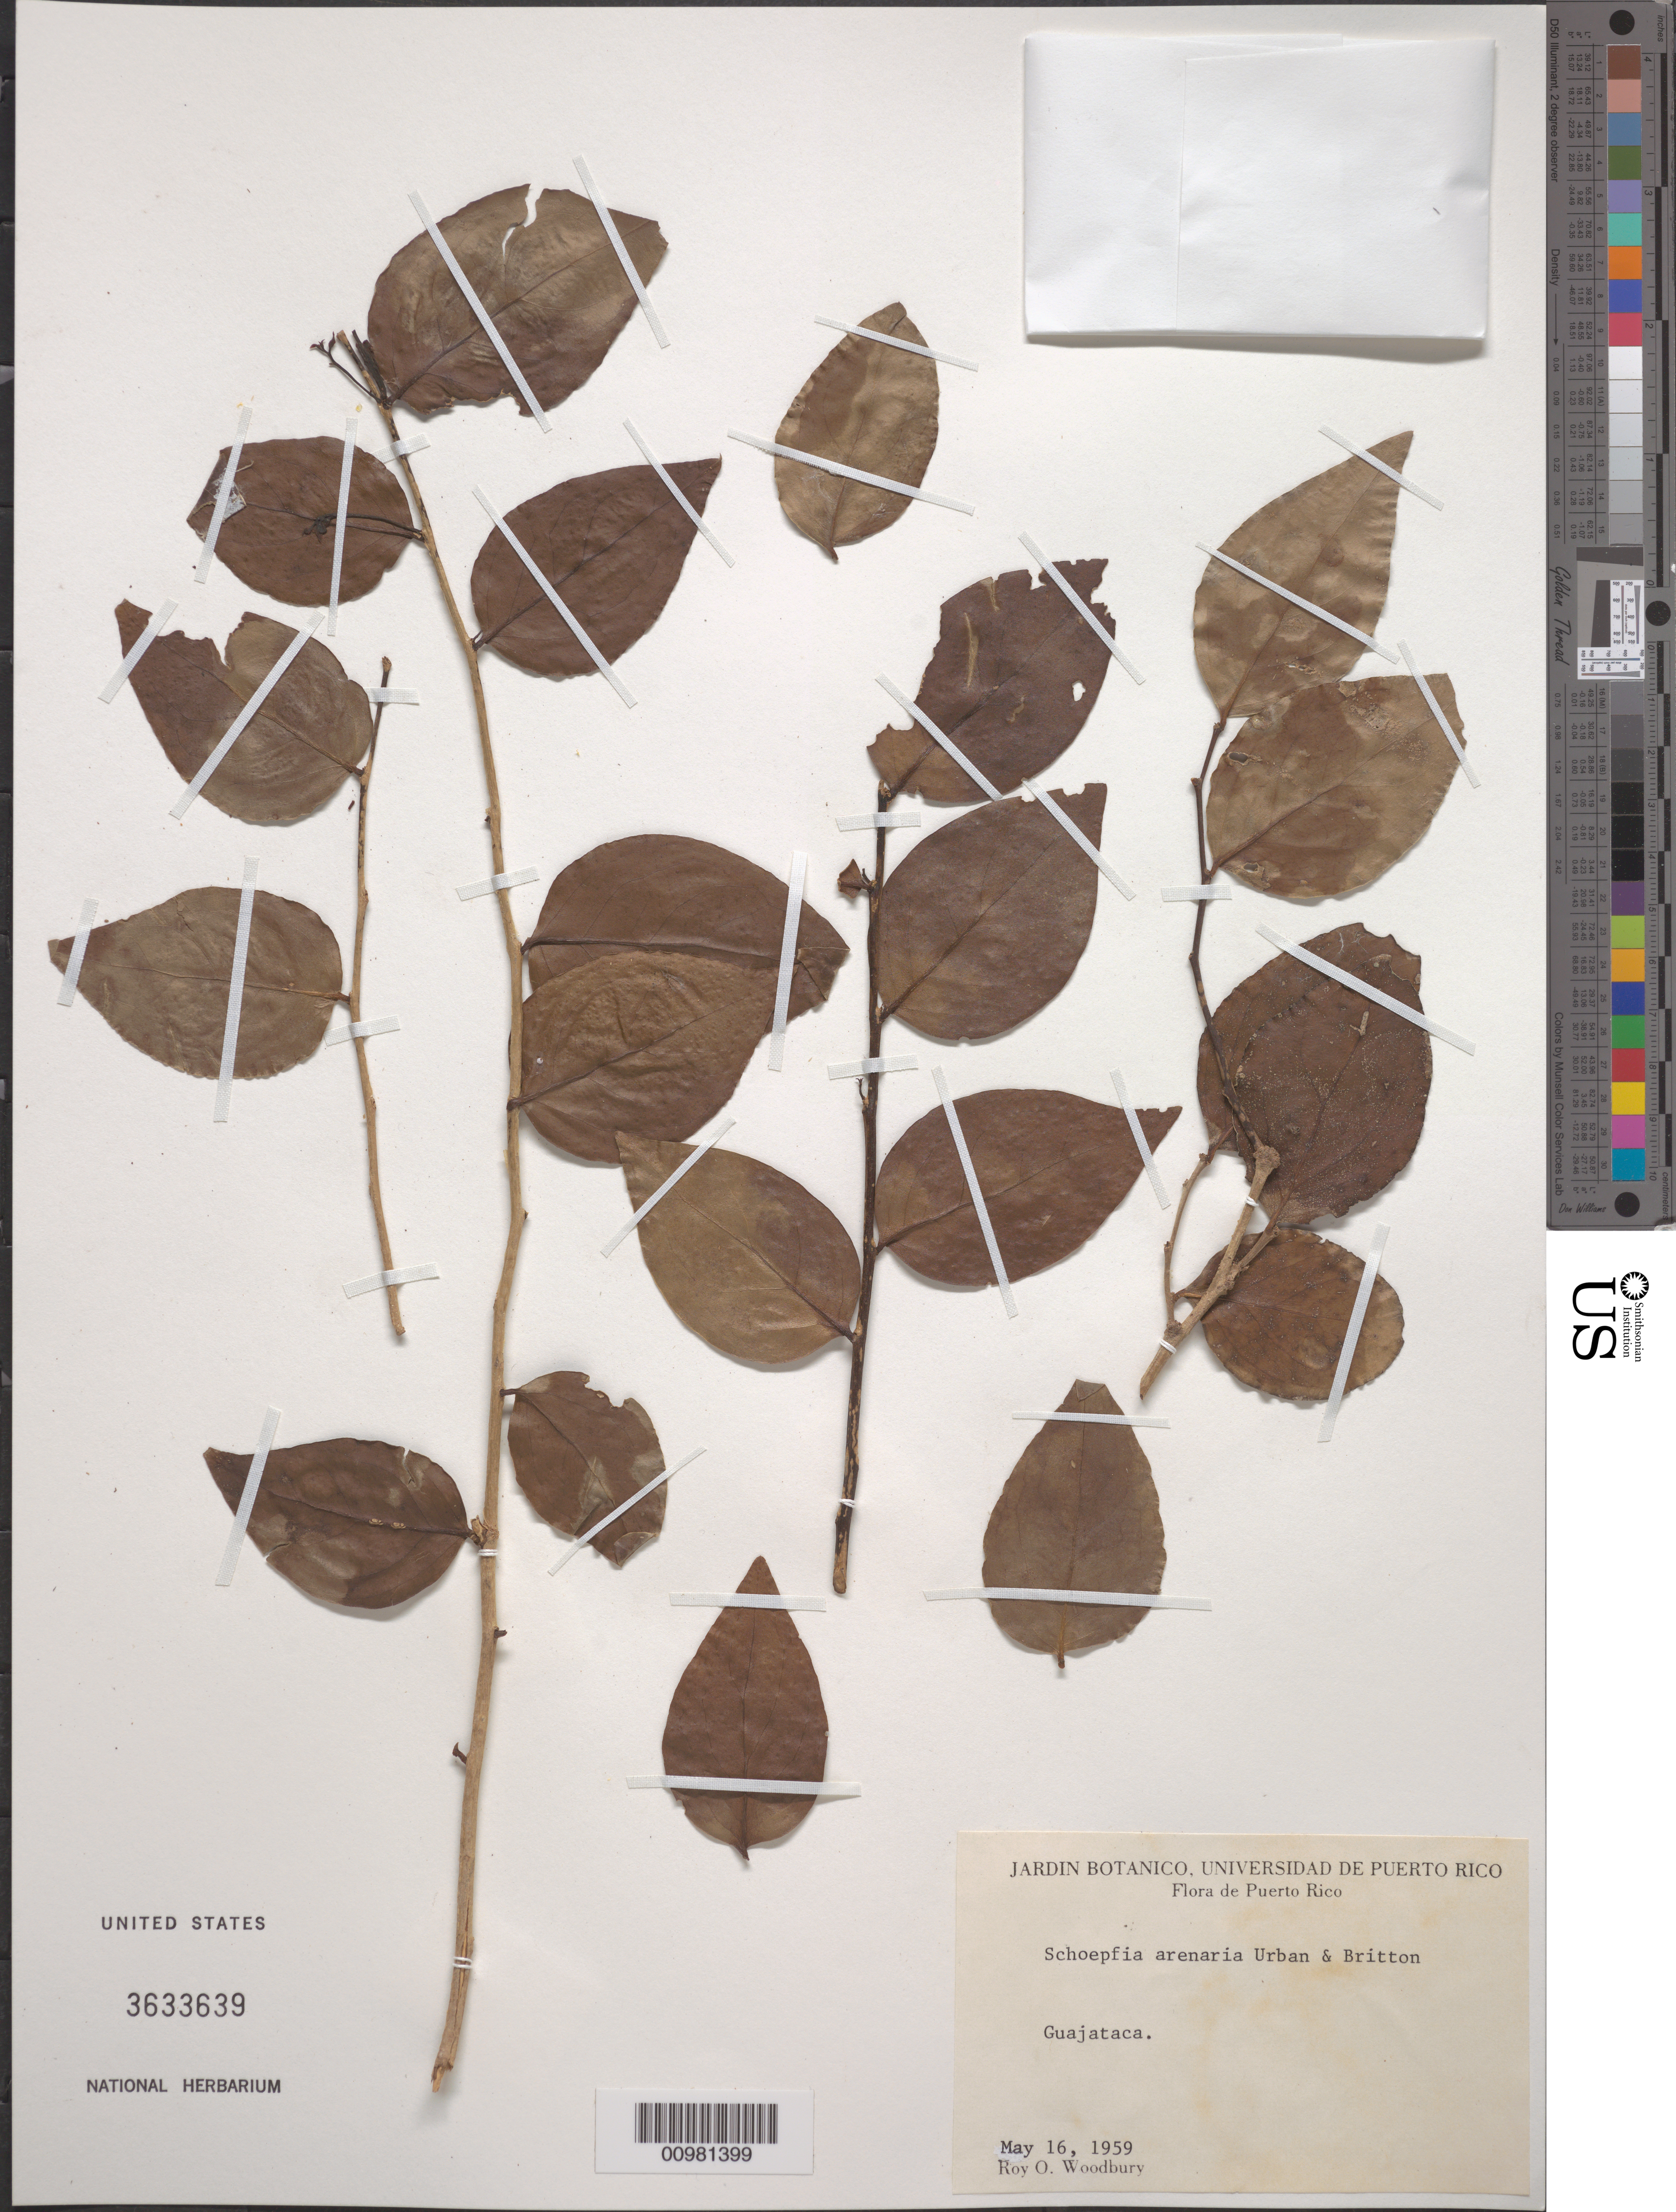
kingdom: Plantae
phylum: Tracheophyta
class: Magnoliopsida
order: Santalales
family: Schoepfiaceae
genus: Schoepfia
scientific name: Schoepfia arenaria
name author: Britton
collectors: R. O. Woodbury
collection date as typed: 16 May 1959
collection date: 1959-05-16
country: Puerto Rico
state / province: Quebradillas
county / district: Guajataca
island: Puerto Rico I.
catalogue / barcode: US 3633639